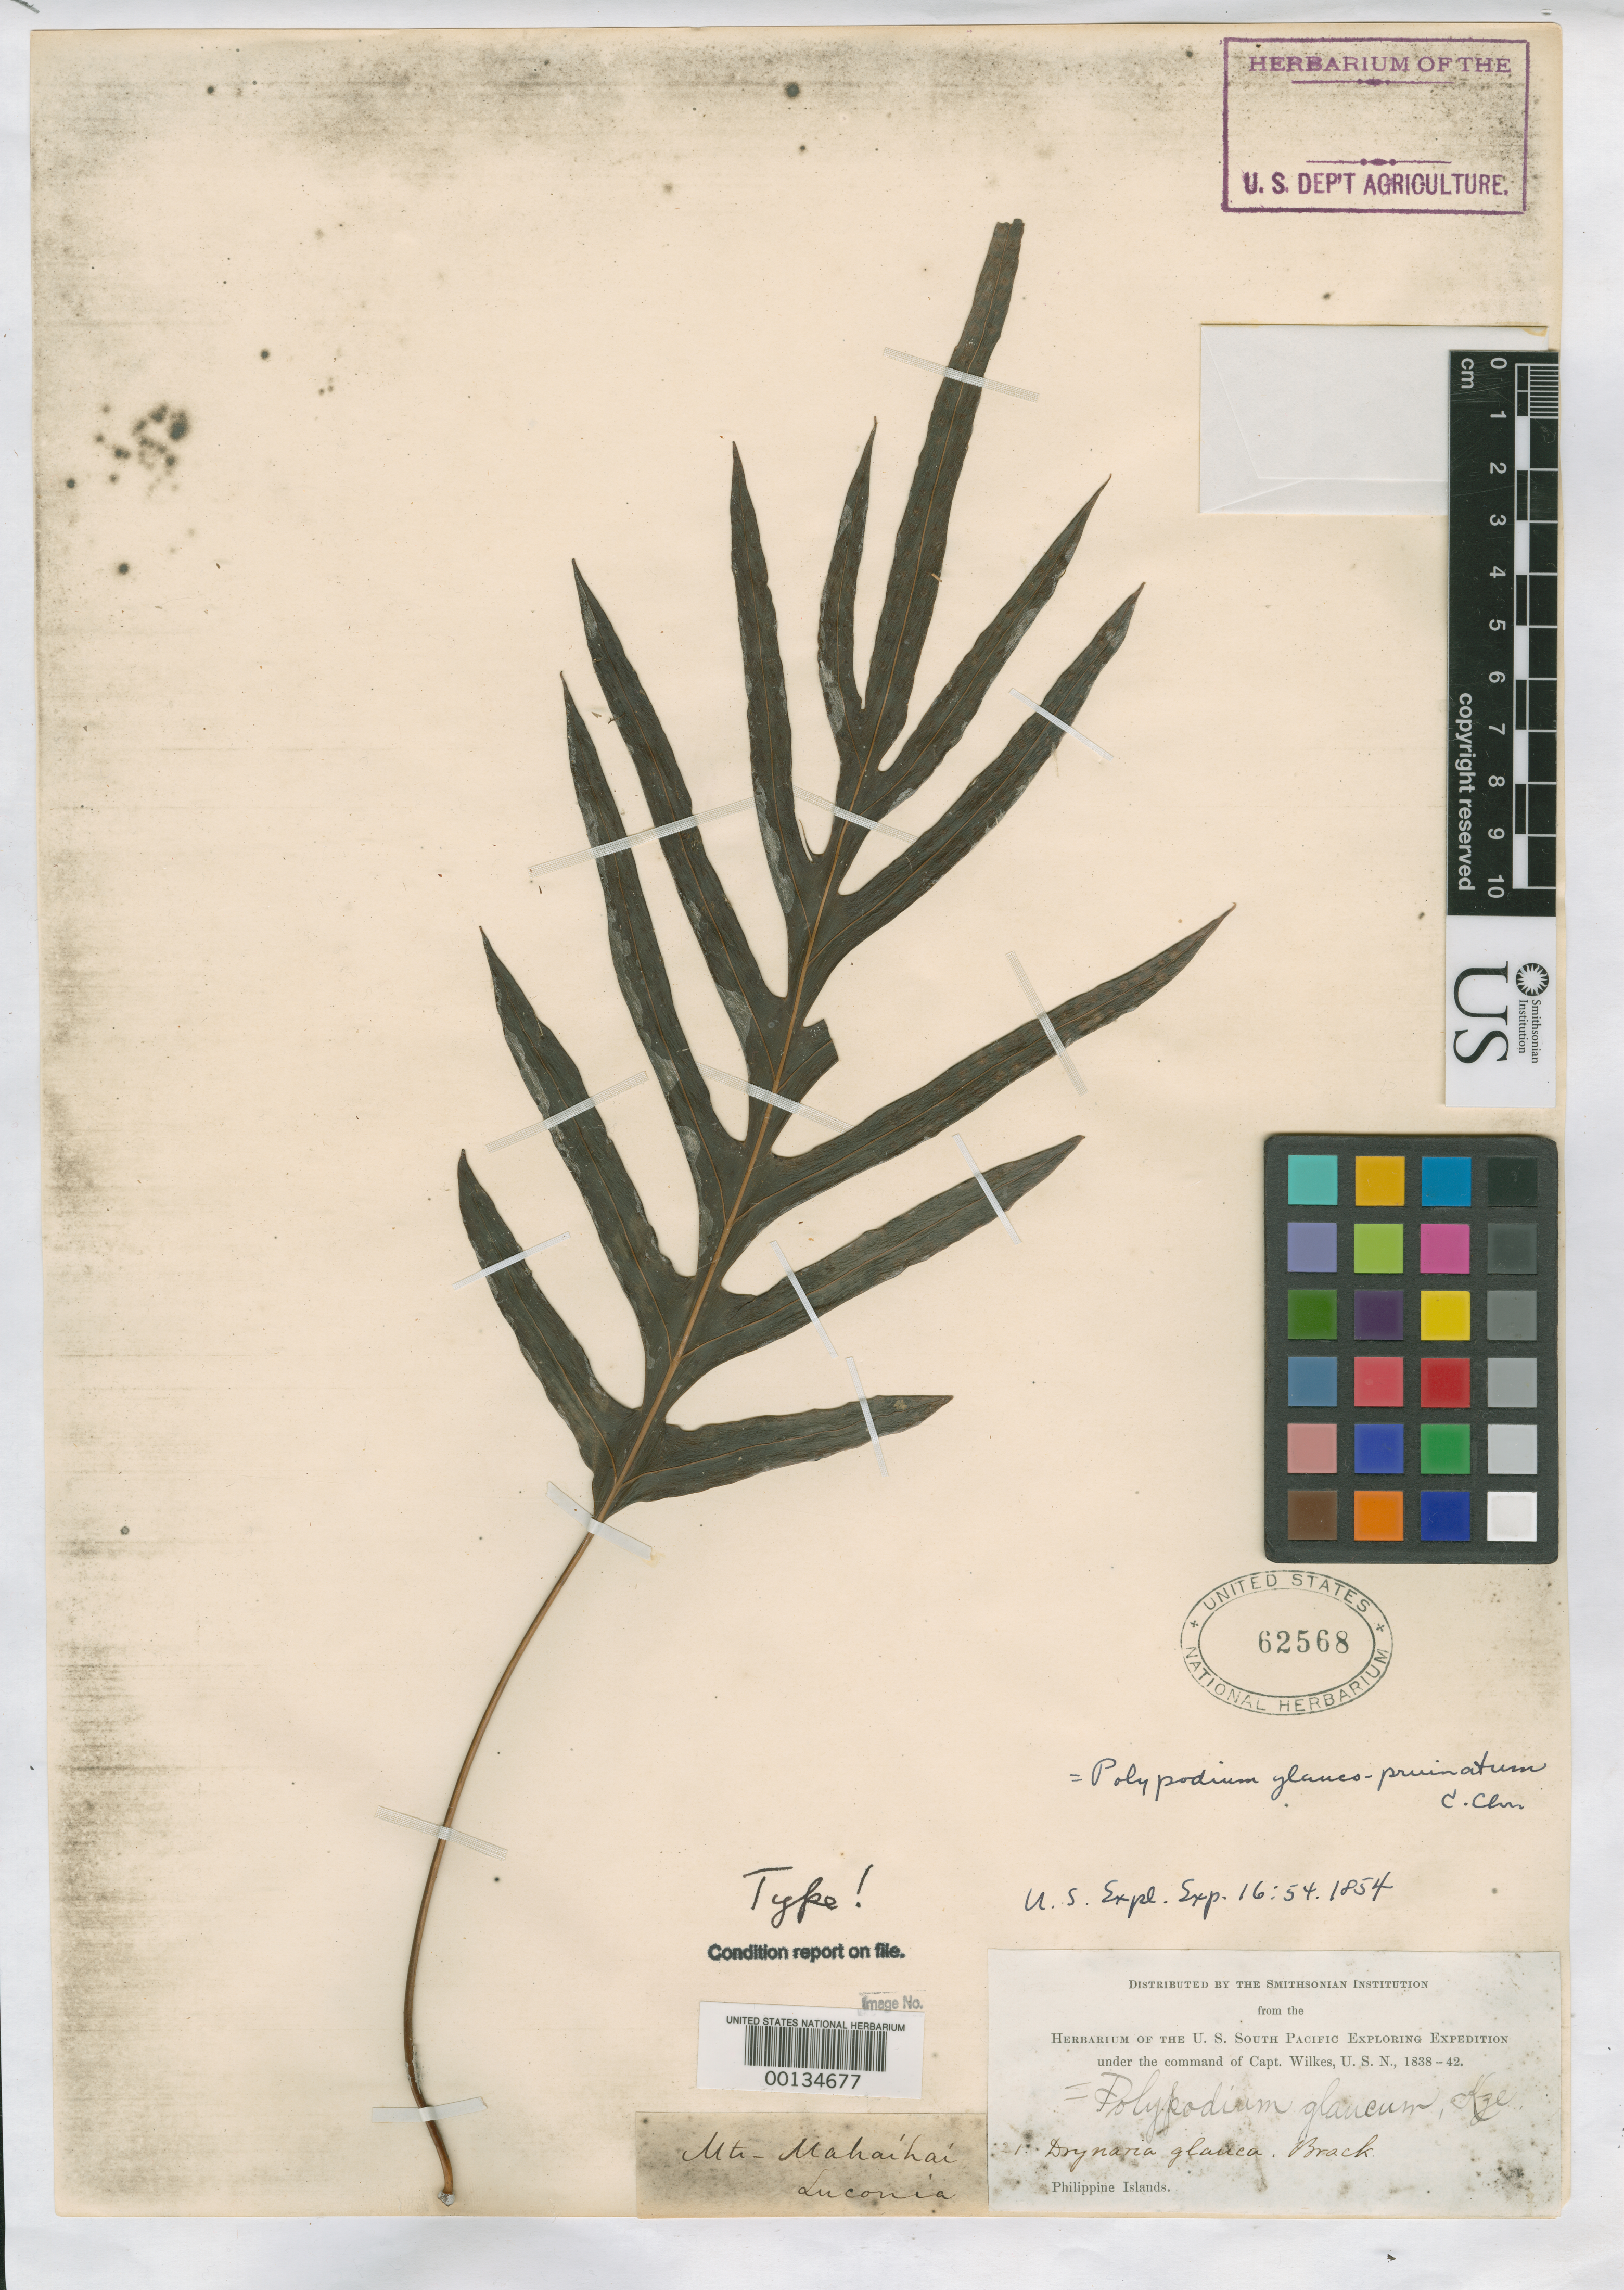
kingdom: Plantae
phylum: Tracheophyta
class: Polypodiopsida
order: Polypodiales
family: Polypodiaceae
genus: Drynaria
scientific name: Drynaria glauca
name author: Brack. in Wilkes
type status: Holotype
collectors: Wilkes Explor. Exped.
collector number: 1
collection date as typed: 1838 to -- --- 1842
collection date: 1838/1842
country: Philippines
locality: Mt. Mahaihai.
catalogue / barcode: US 62568